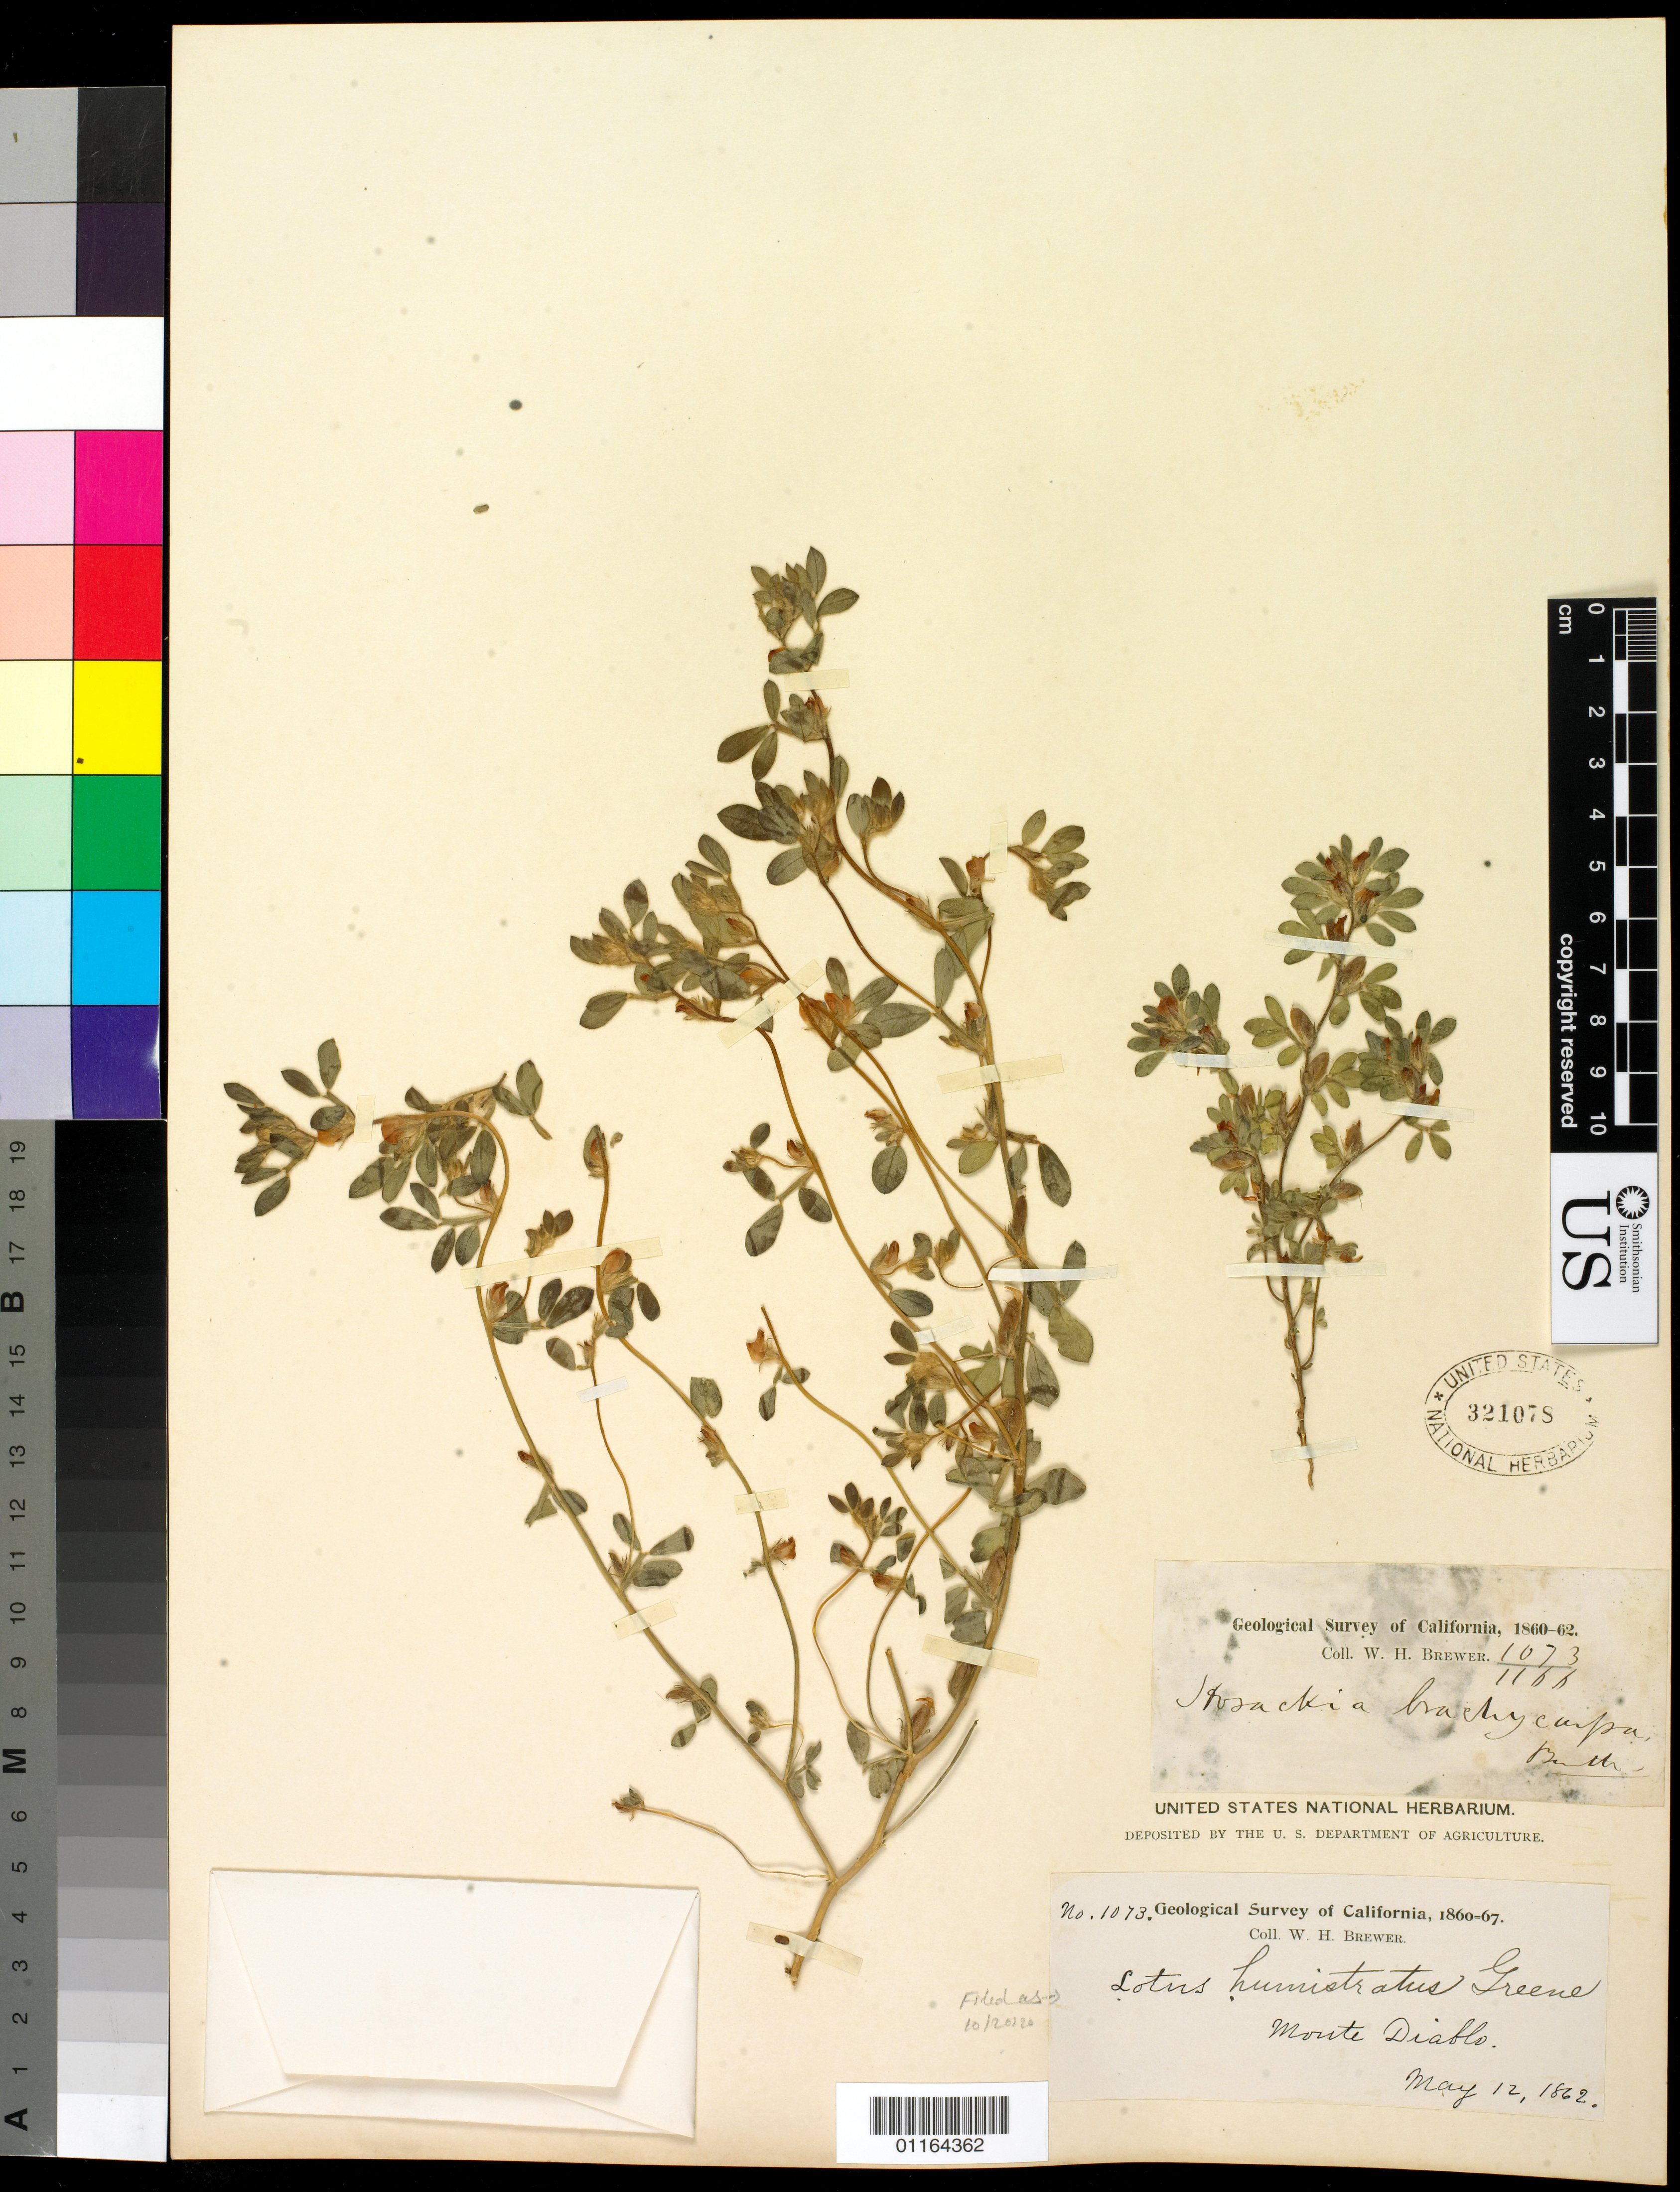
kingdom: Plantae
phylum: Tracheophyta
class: Magnoliopsida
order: Fabales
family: Fabaceae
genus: Acmispon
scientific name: Acmispon brachycarpus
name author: (Benth.) D.D. Sokoloff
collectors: W. H. Brewer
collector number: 1073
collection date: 1862-05-12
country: United States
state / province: California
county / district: Contra Costa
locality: Monte Diablo.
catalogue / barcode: US 321078